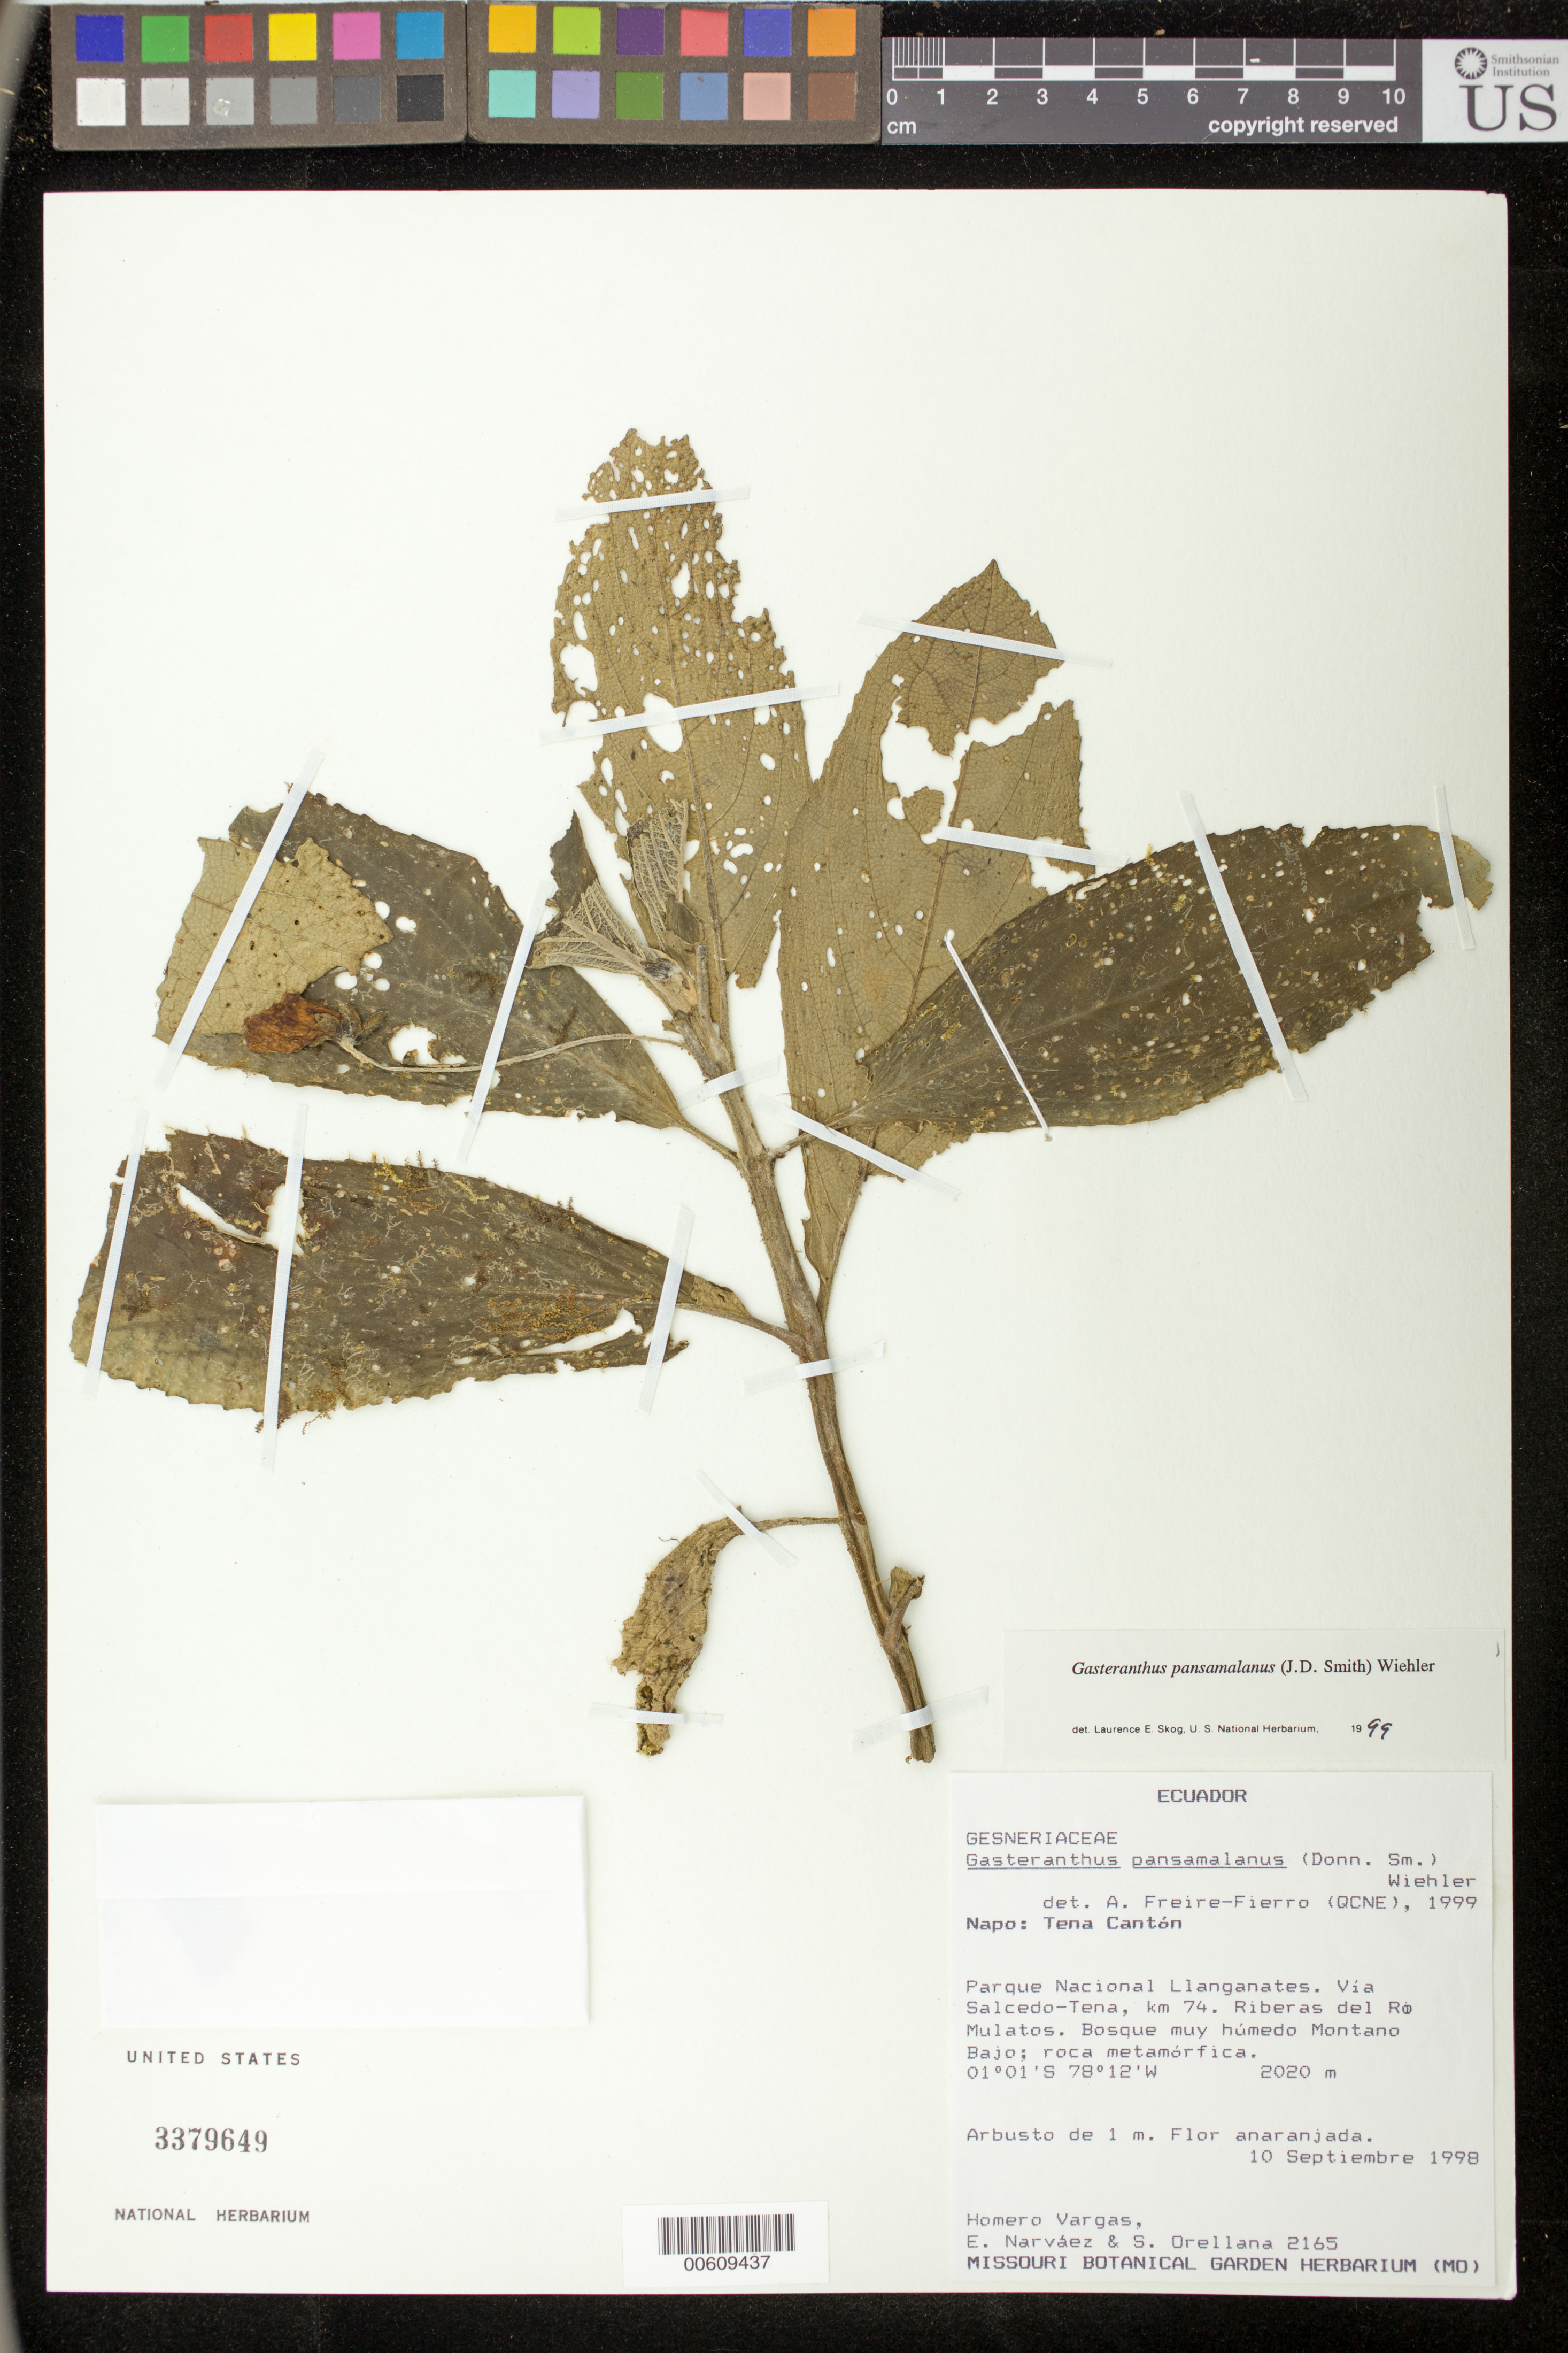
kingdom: Plantae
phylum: Tracheophyta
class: Magnoliopsida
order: Lamiales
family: Gesneriaceae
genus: Gasteranthus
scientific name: Gasteranthus pansamalanus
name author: (Donn. Sm.) Wiehler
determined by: Skog, Laurence E.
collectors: H. Vargas, E. Narváez & S. Orellana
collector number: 2165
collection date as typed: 10 Sep 1998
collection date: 1998-09-10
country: Ecuador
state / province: Napo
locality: Tena Cantón; Parque Nacional Llanganates, Vía Salcedo-Tena, km 74, riberas del Río Mulatos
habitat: Bosque muy húmedo montano bajo; roca metamórfica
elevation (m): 2020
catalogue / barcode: US 3379649